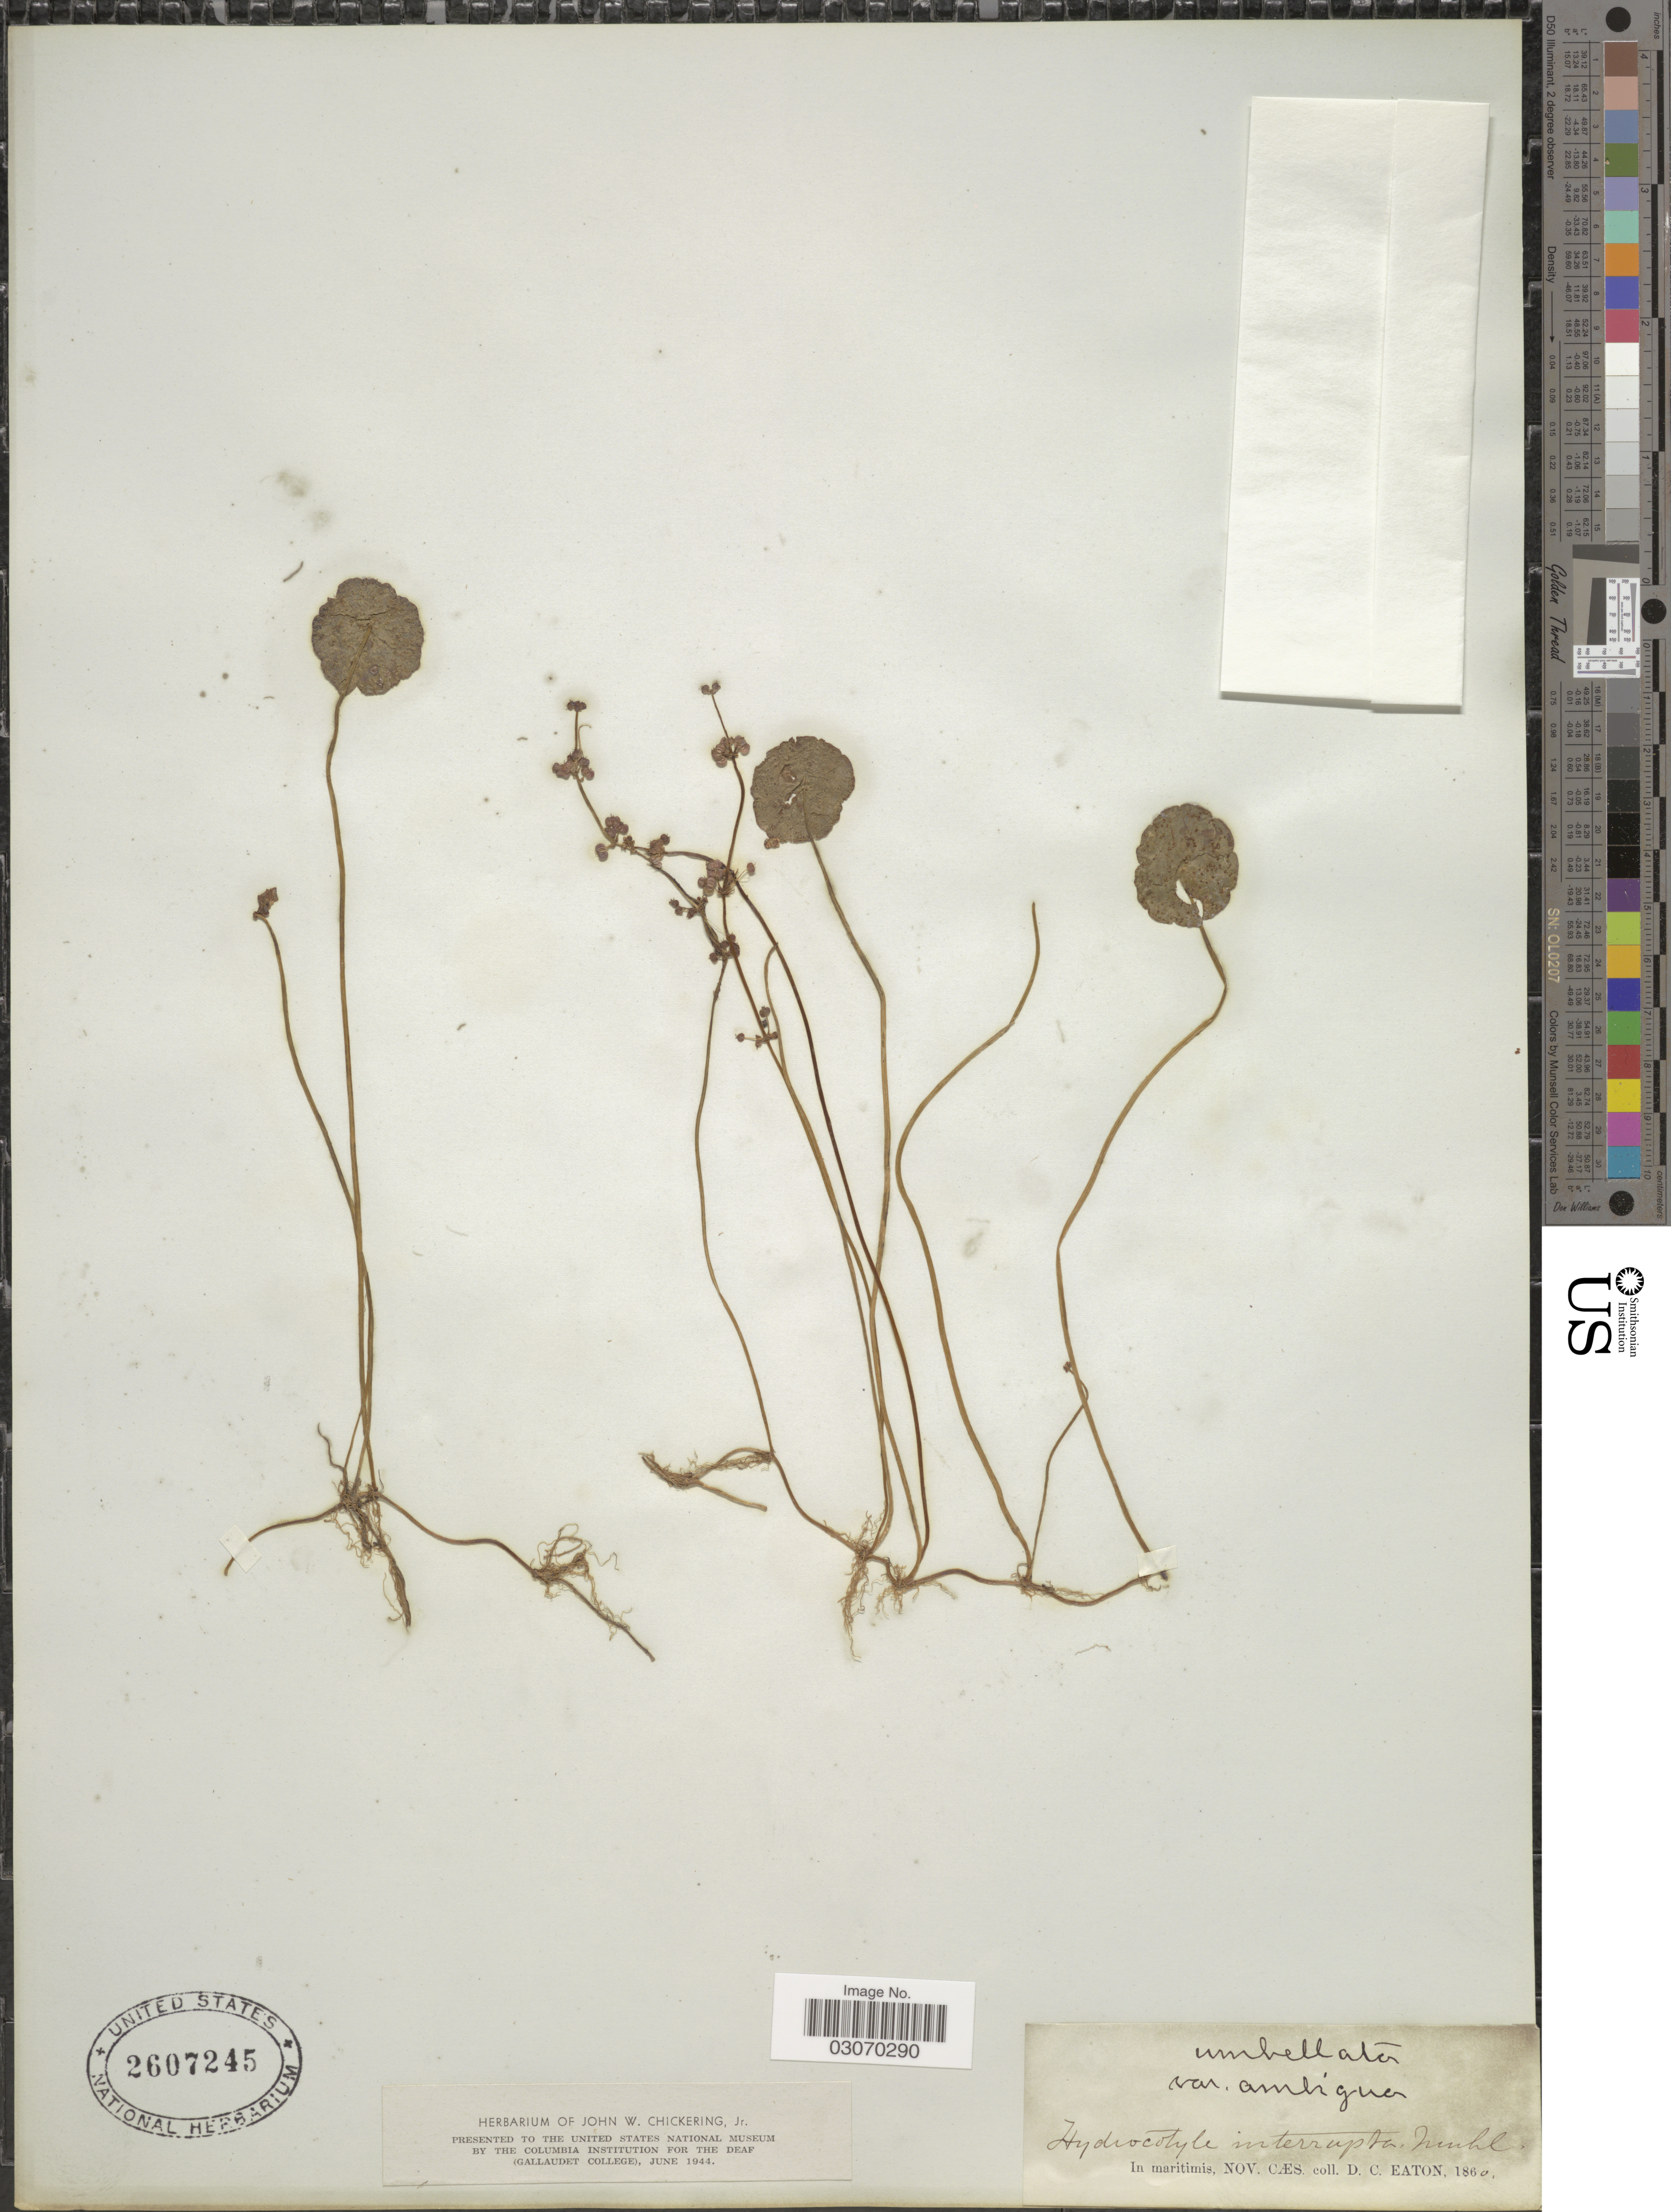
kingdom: Plantae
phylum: Tracheophyta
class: Magnoliopsida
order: Apiales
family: Araliaceae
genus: Hydrocotyle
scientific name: Hydrocotyle umbellata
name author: L.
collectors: D. Eaton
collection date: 1860-11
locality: In maritimis.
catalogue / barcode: US 2607245